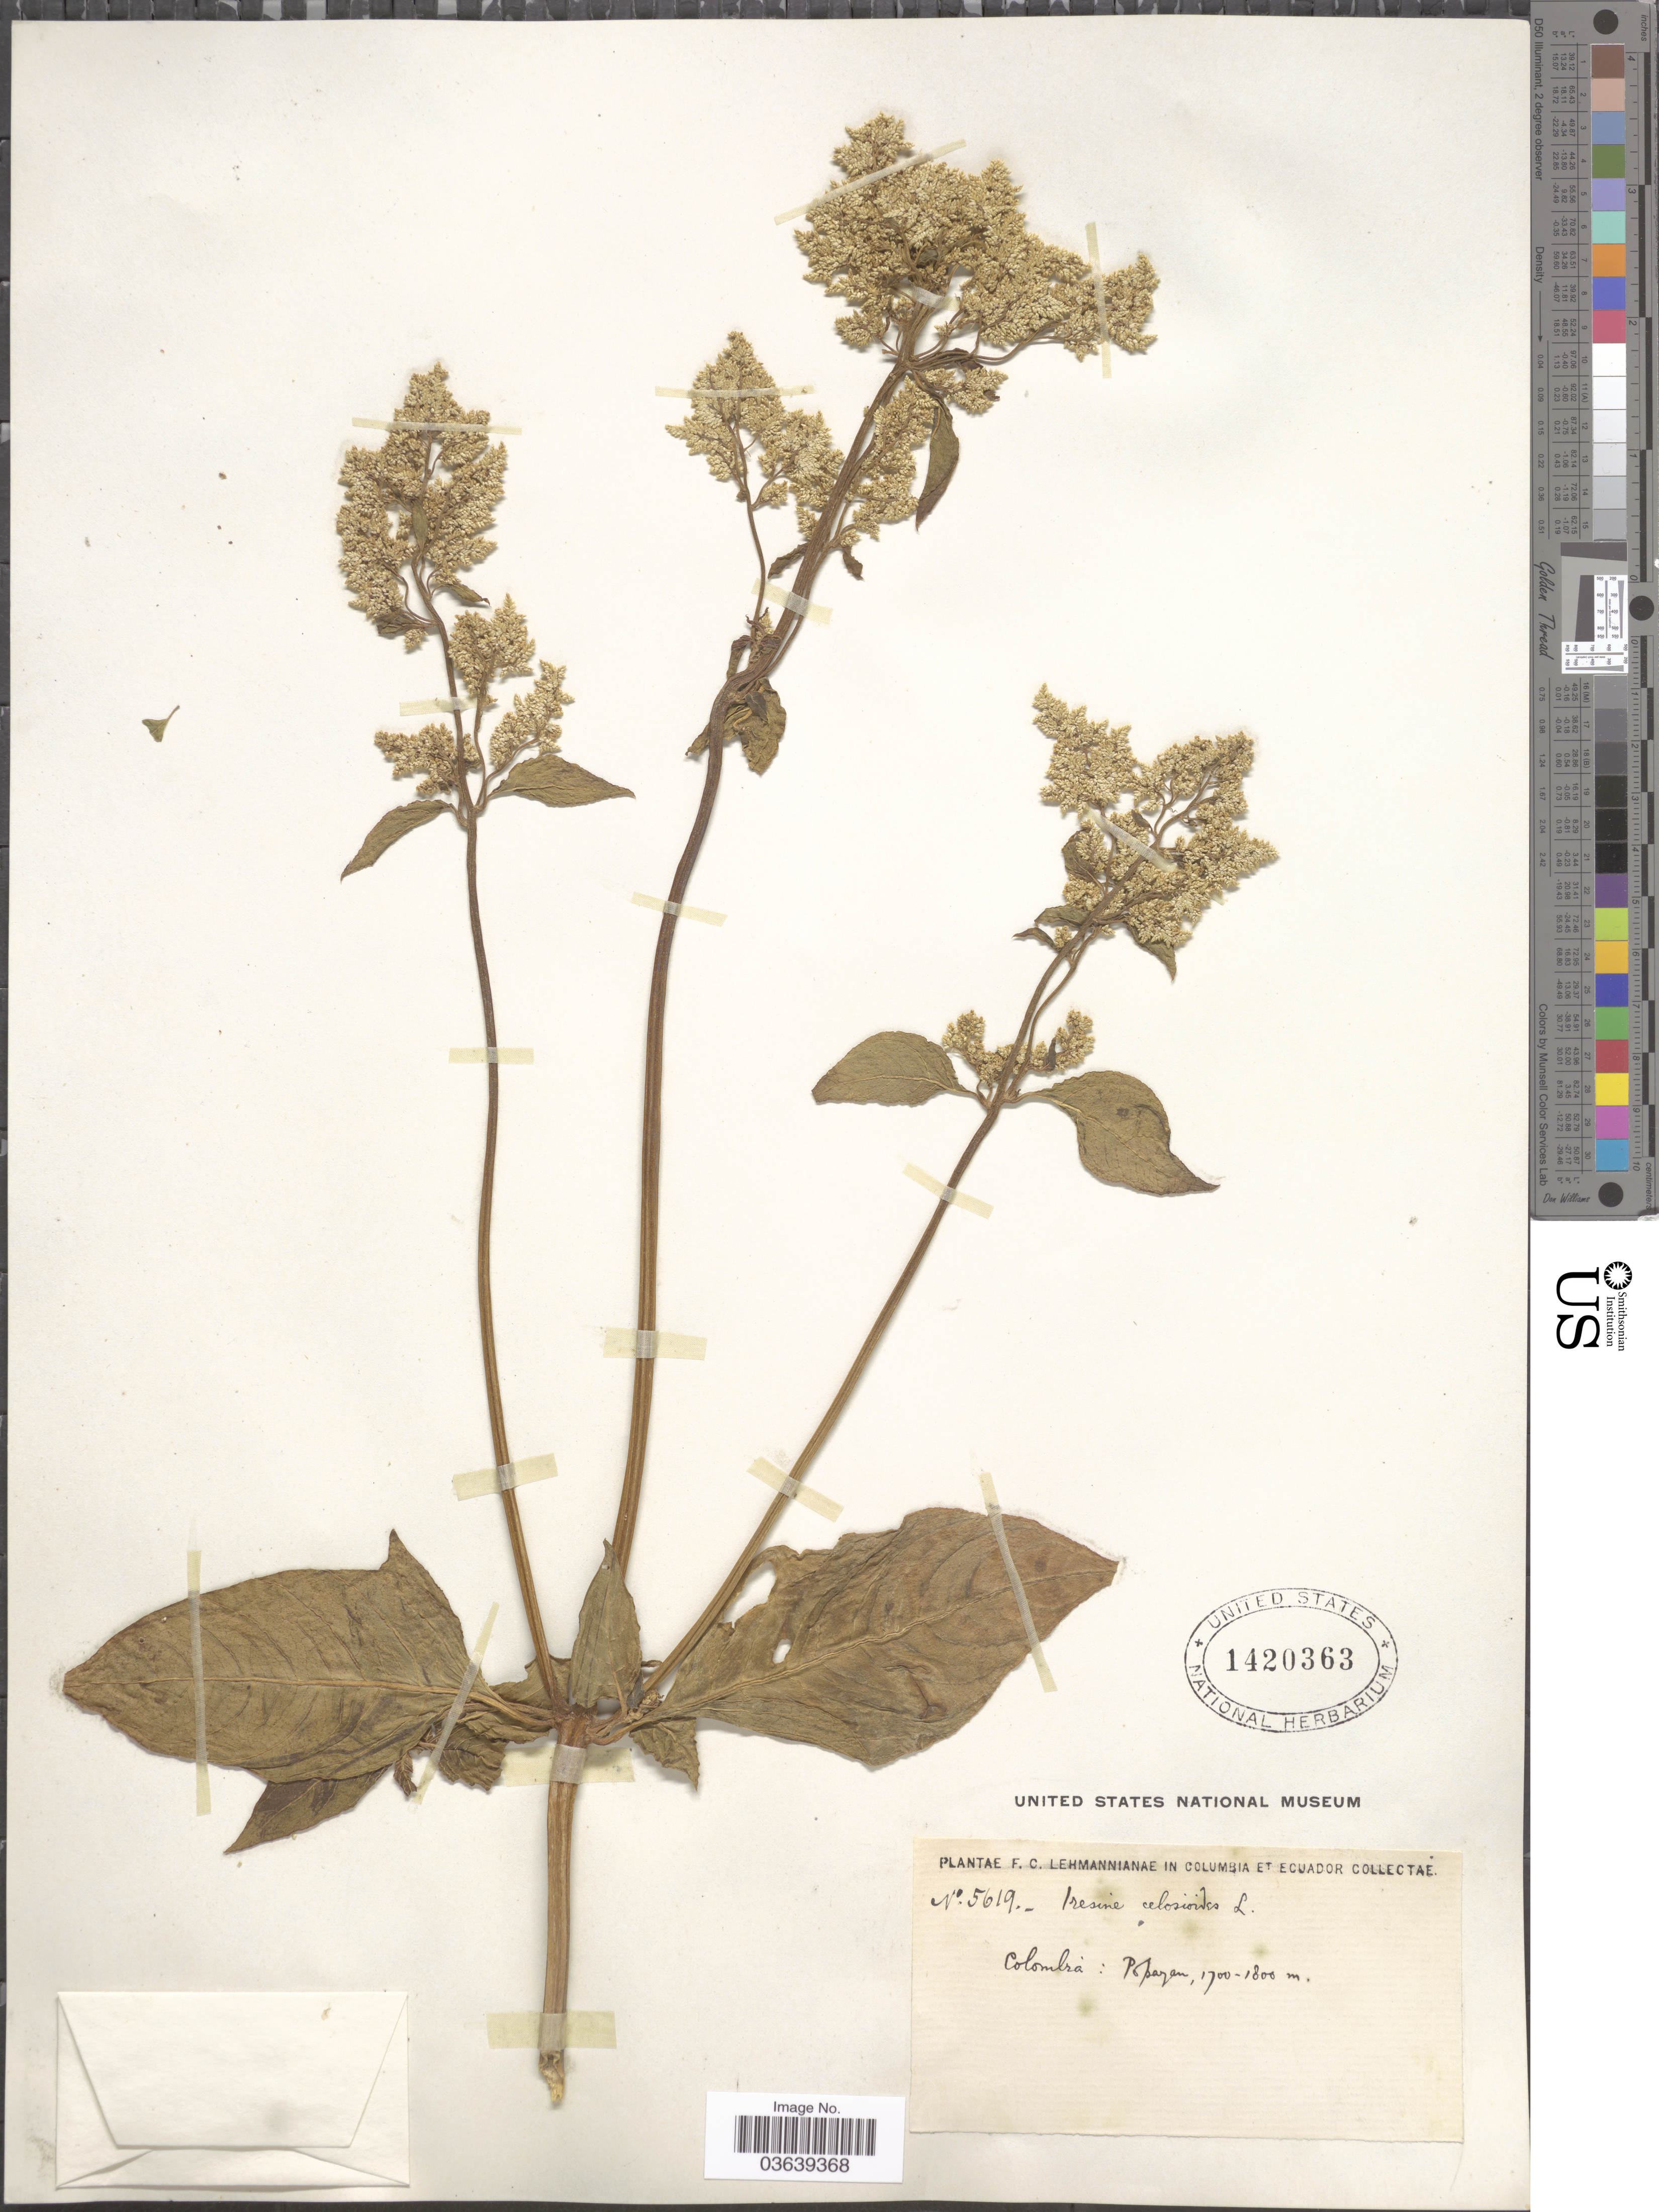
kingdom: Plantae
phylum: Tracheophyta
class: Magnoliopsida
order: Caryophyllales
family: Amaranthaceae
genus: Iresine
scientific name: Iresine celosia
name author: L.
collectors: F. C. Lehmann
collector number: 5619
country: Colombia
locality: Popayan.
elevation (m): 1700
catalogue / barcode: US 1420363